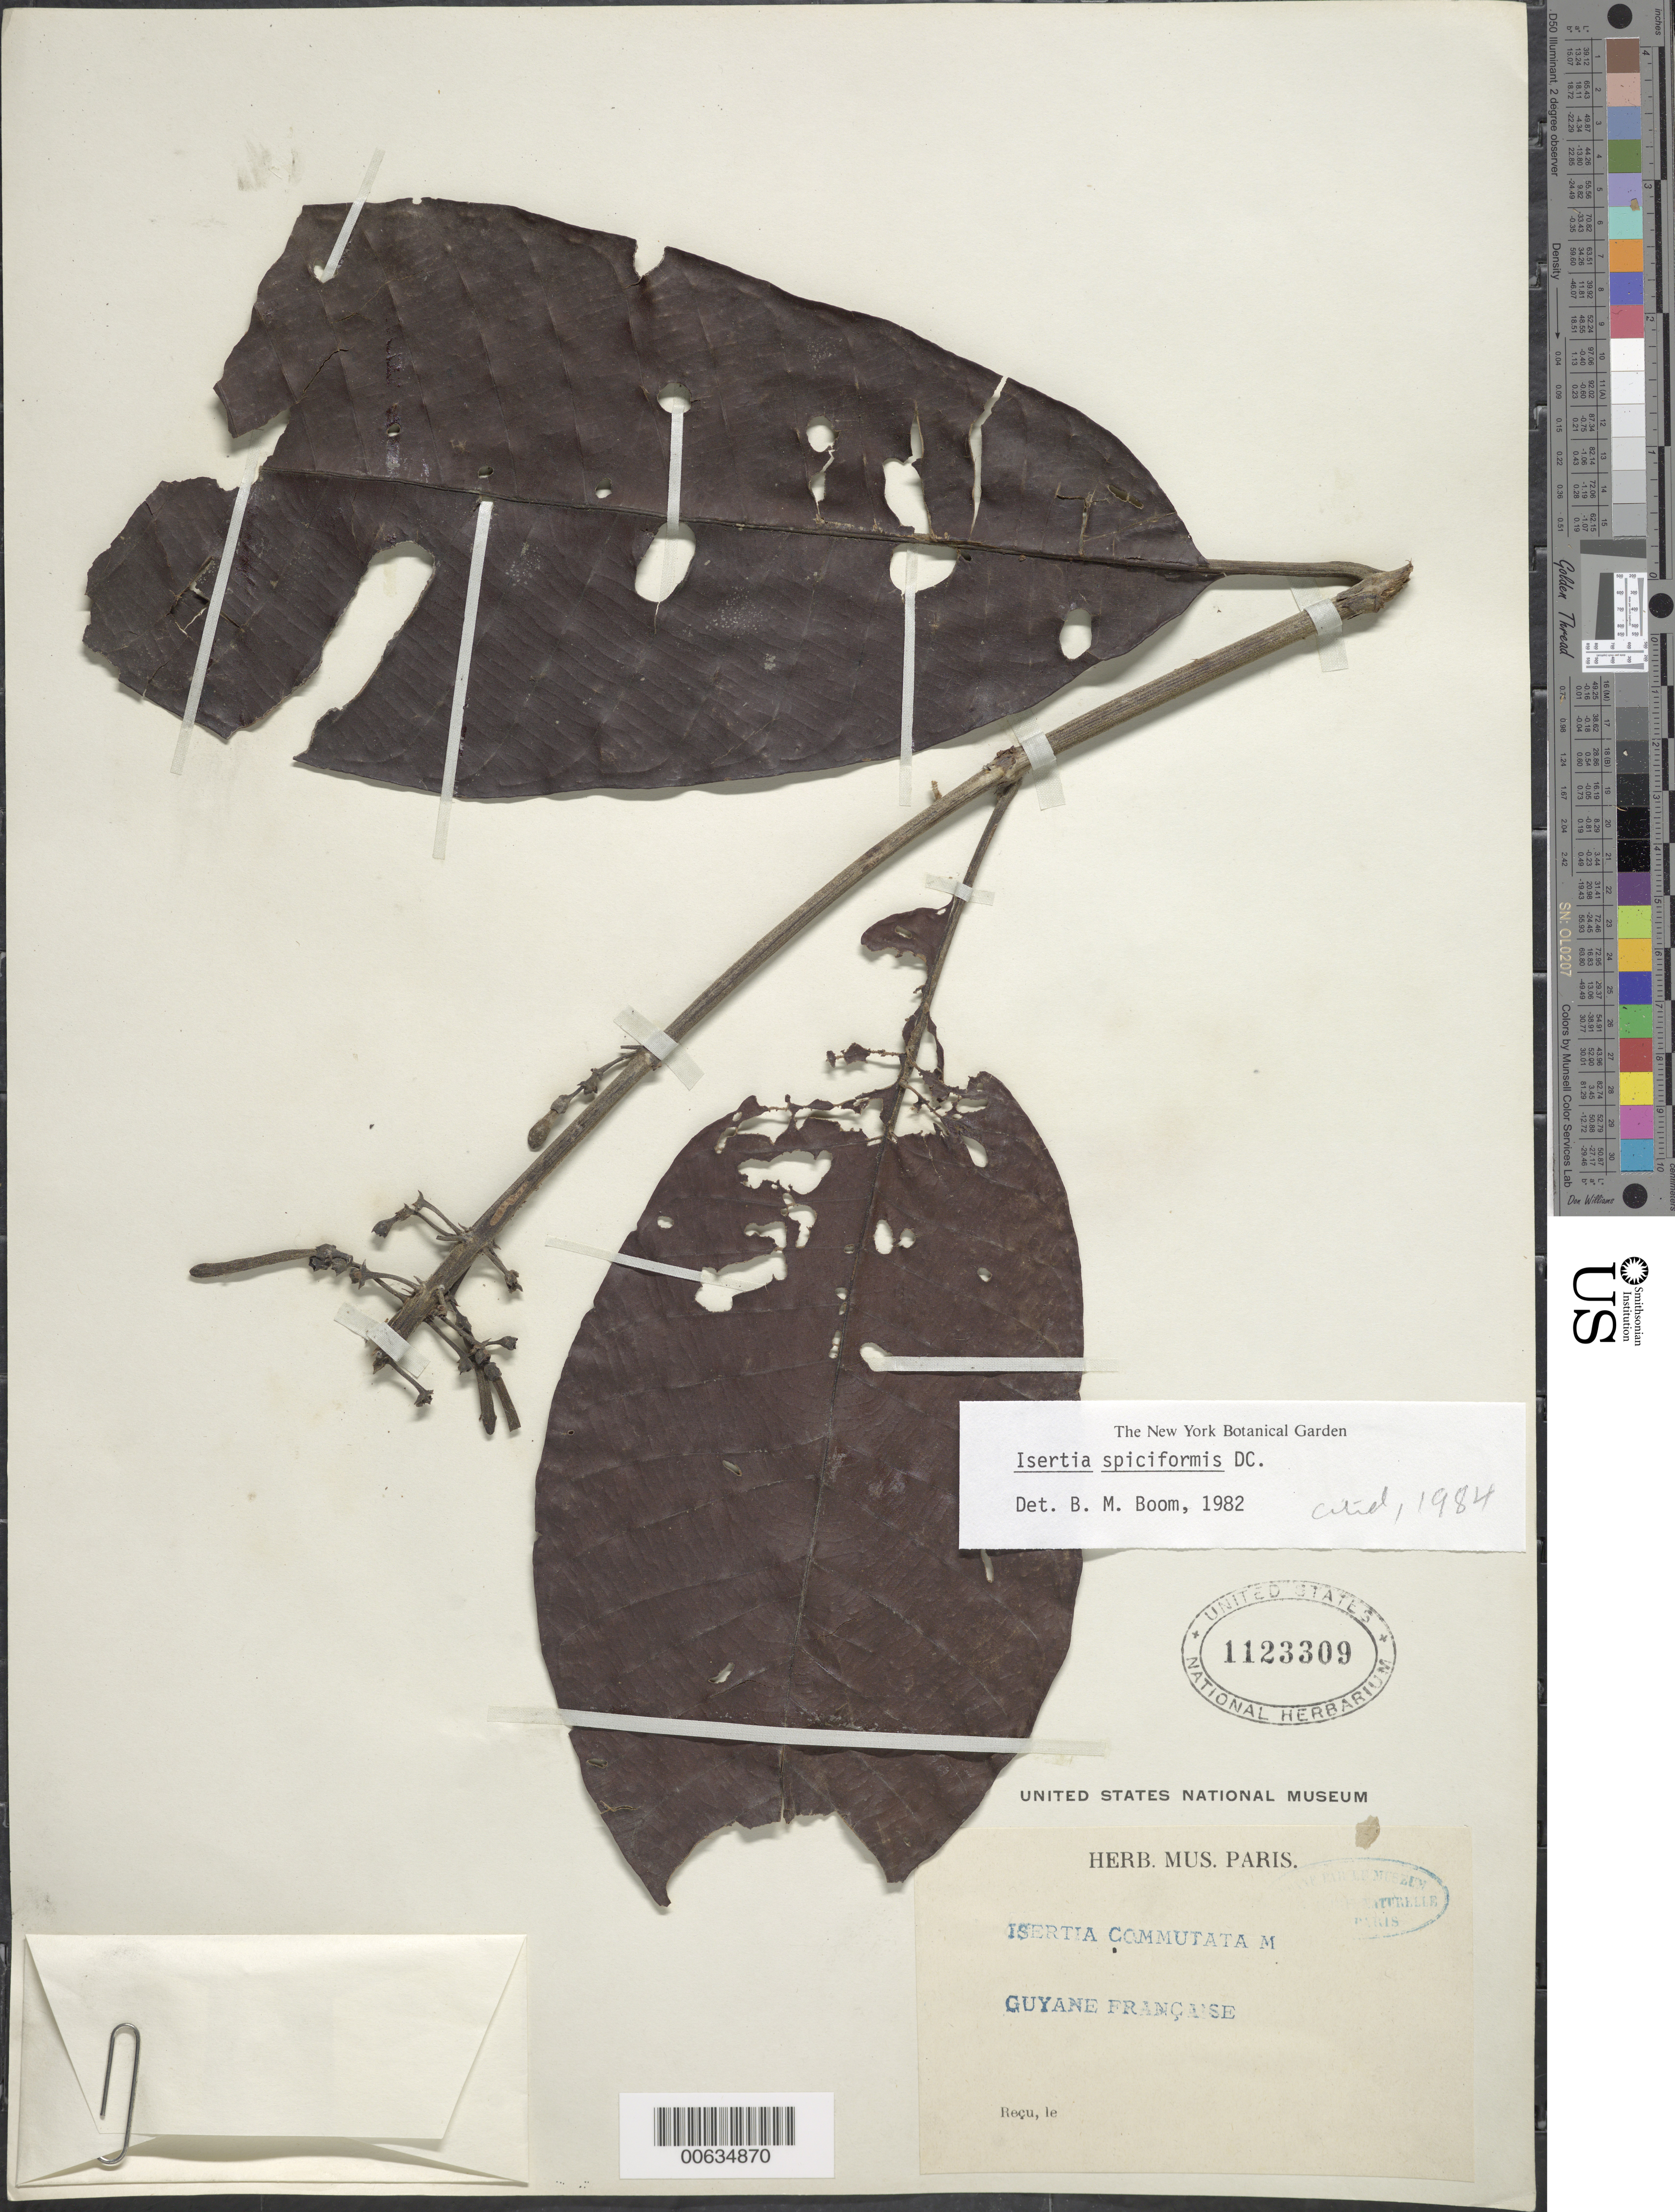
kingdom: Plantae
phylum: Tracheophyta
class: Magnoliopsida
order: Gentianales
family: Rubiaceae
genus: Isertia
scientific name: Isertia spiciformis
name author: DC.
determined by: Boom, B. M.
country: French Guiana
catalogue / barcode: US 1123309